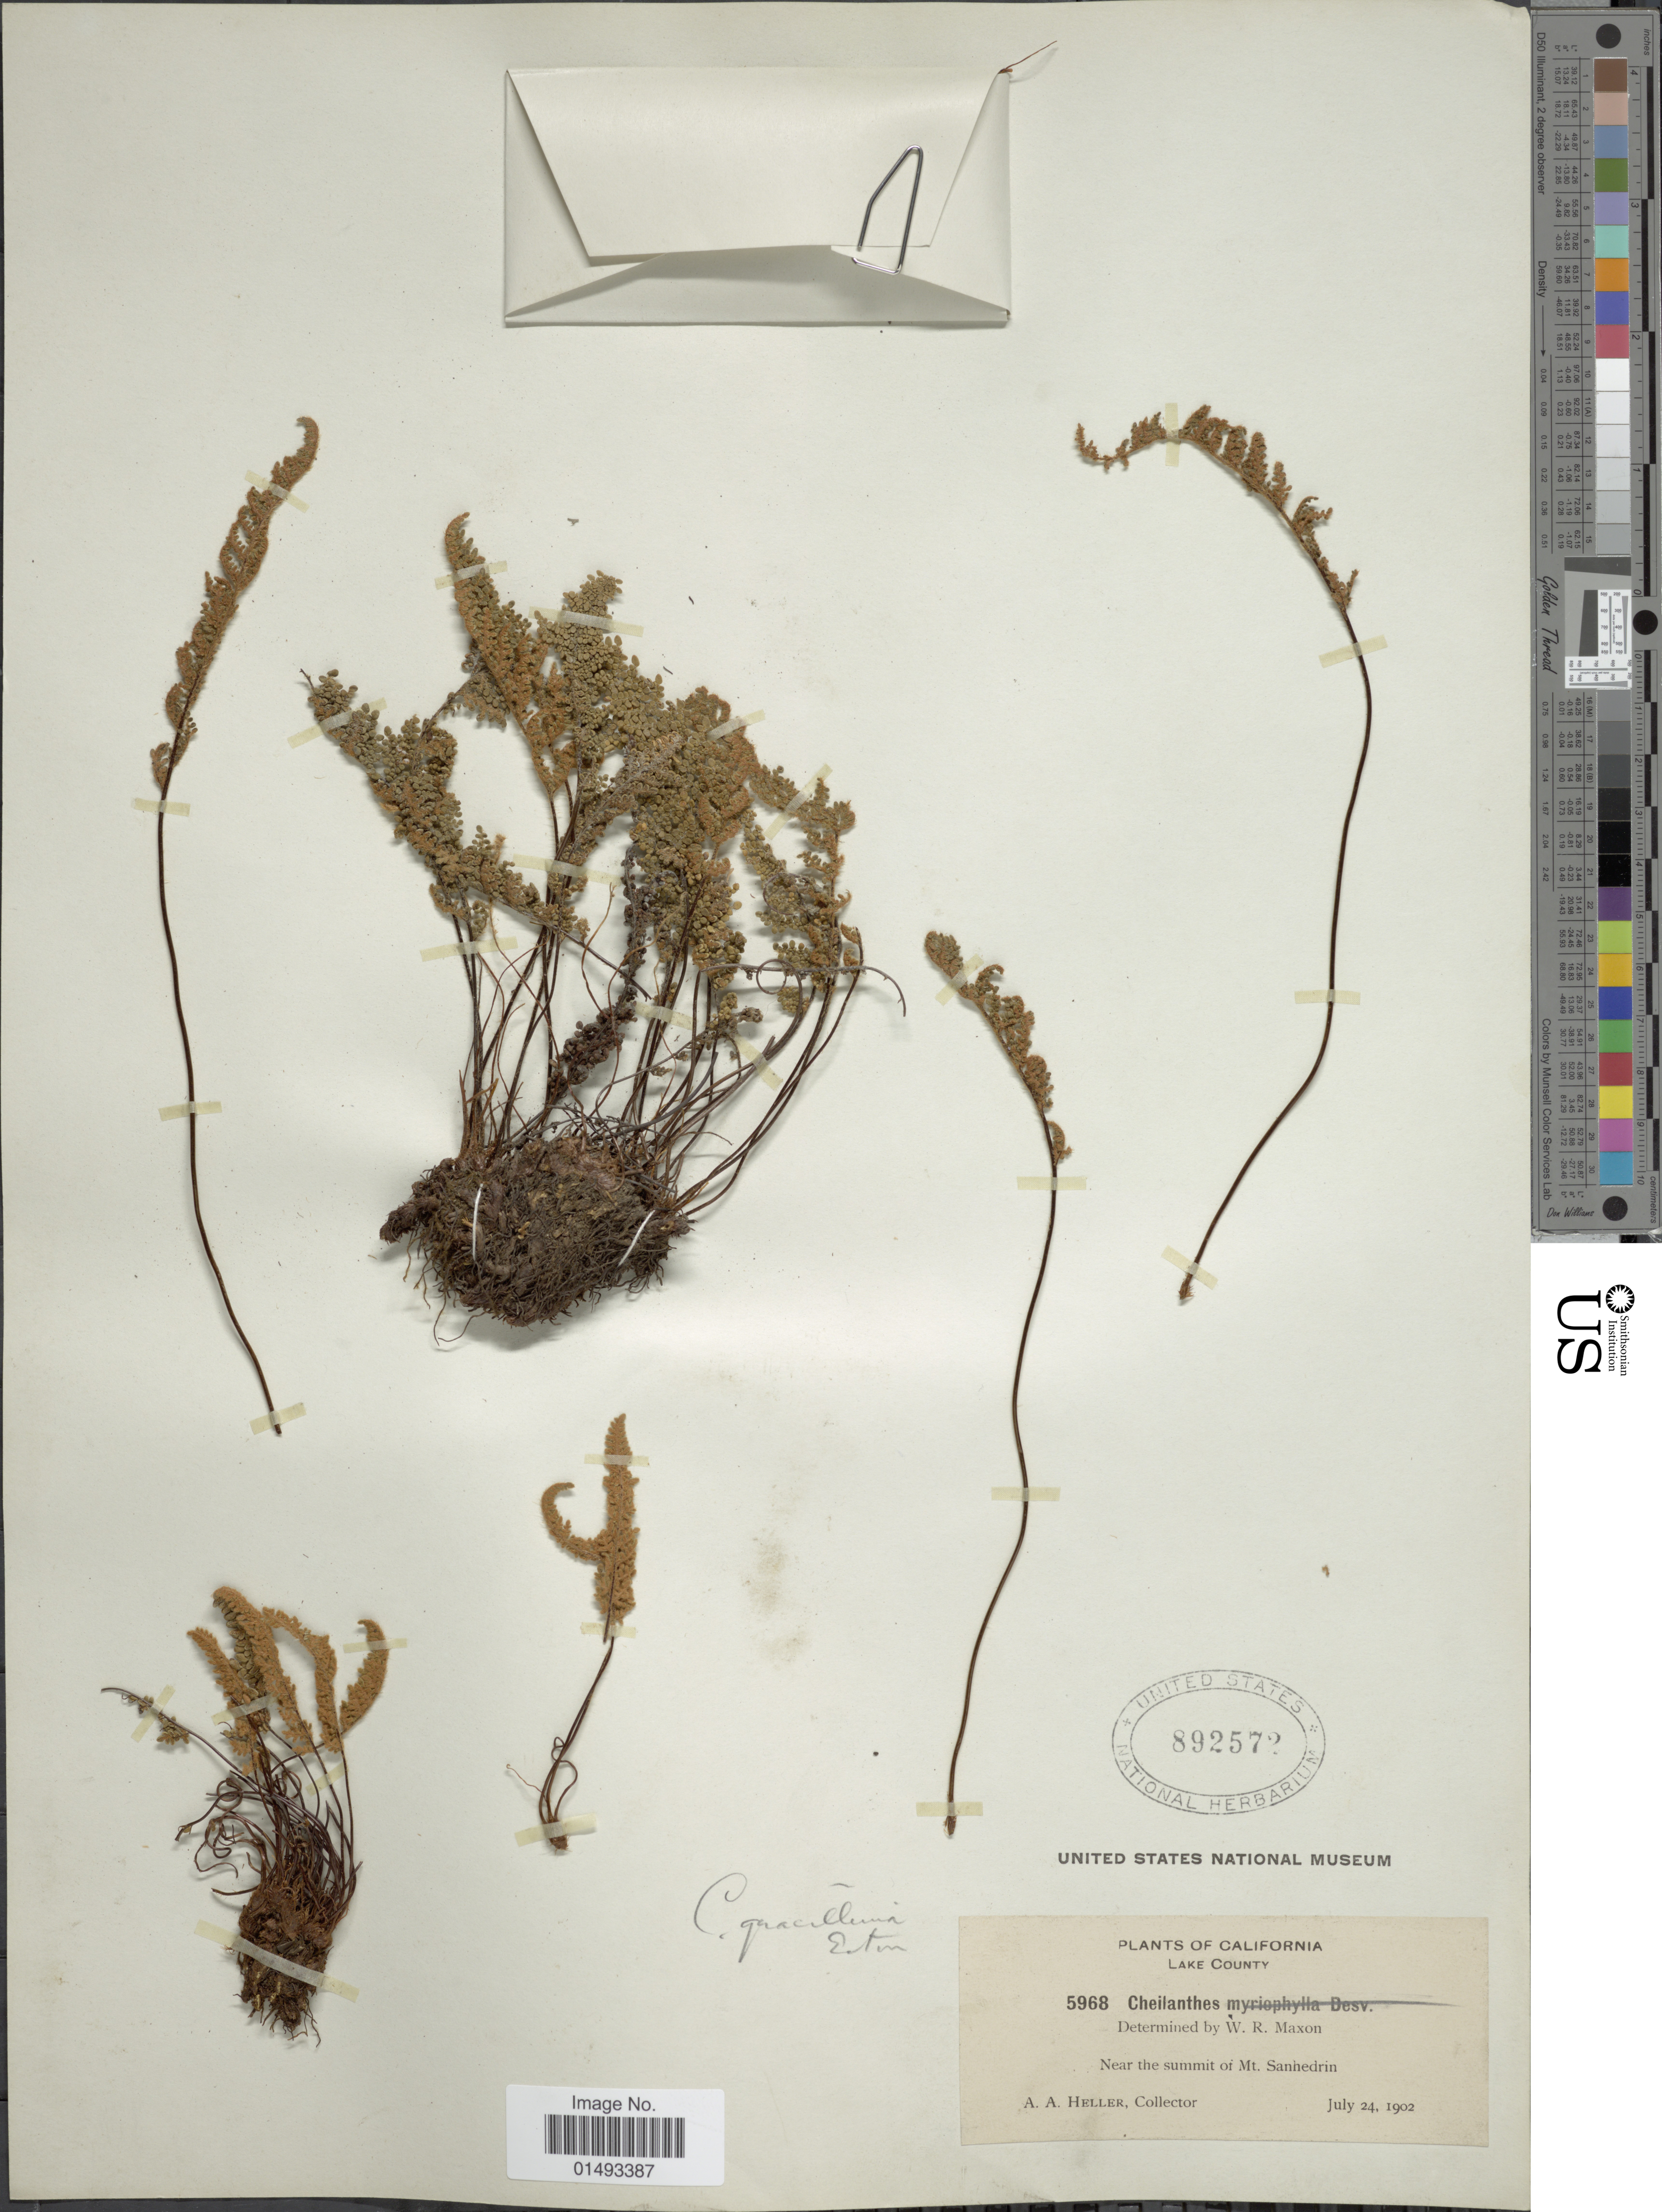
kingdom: Plantae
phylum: Tracheophyta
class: Polypodiopsida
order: Polypodiales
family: Pteridaceae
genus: Myriopteris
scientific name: Myriopteris gracillima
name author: (D.C. Eaton) J. Sm.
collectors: A. A. Heller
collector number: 5968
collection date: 1902-07-24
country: United States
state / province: California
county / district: Lake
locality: Plants of California, Lake County, Near the summit of Mt. Sanhedrin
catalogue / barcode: US 892572